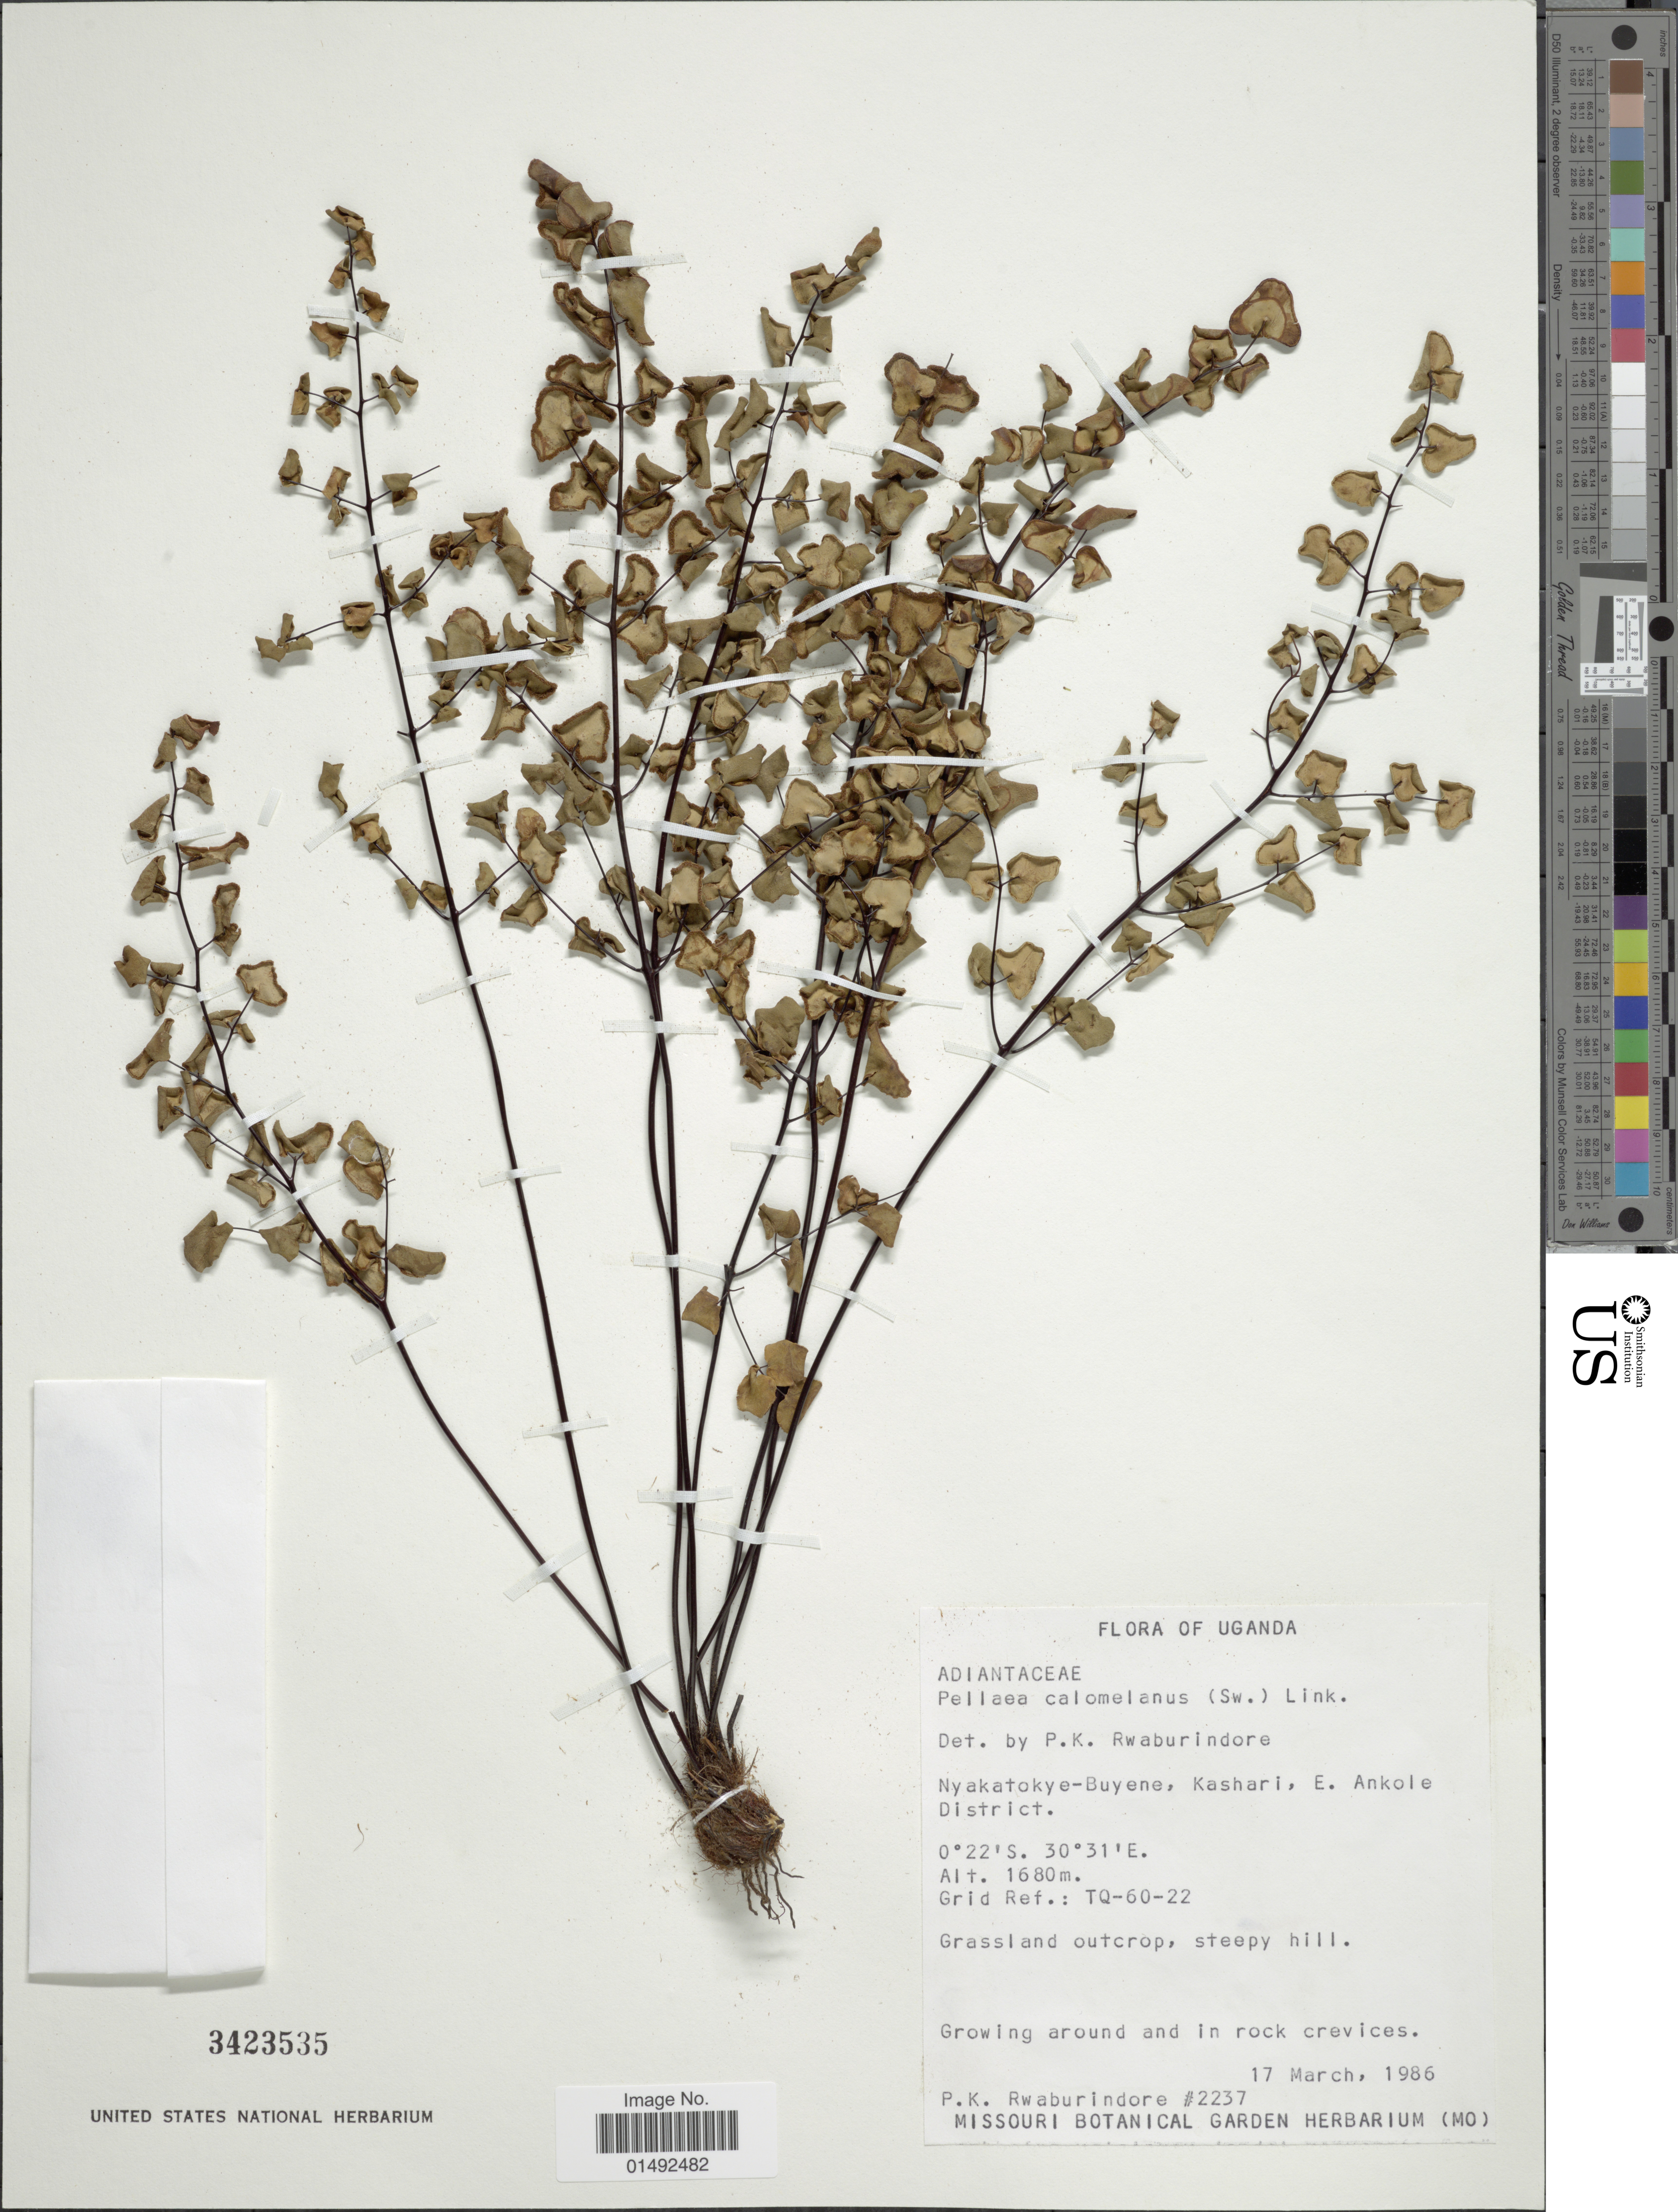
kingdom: Plantae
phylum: Tracheophyta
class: Polypodiopsida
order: Polypodiales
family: Pteridaceae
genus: Pellaea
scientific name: Pellaea calomelanos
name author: (Sw.) Link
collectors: P. Rwaburindore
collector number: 2237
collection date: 1986-03-17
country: Uganda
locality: Nyakatokye-Buyene, Kashari, E. Ankole District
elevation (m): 1680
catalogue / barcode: US 3423535